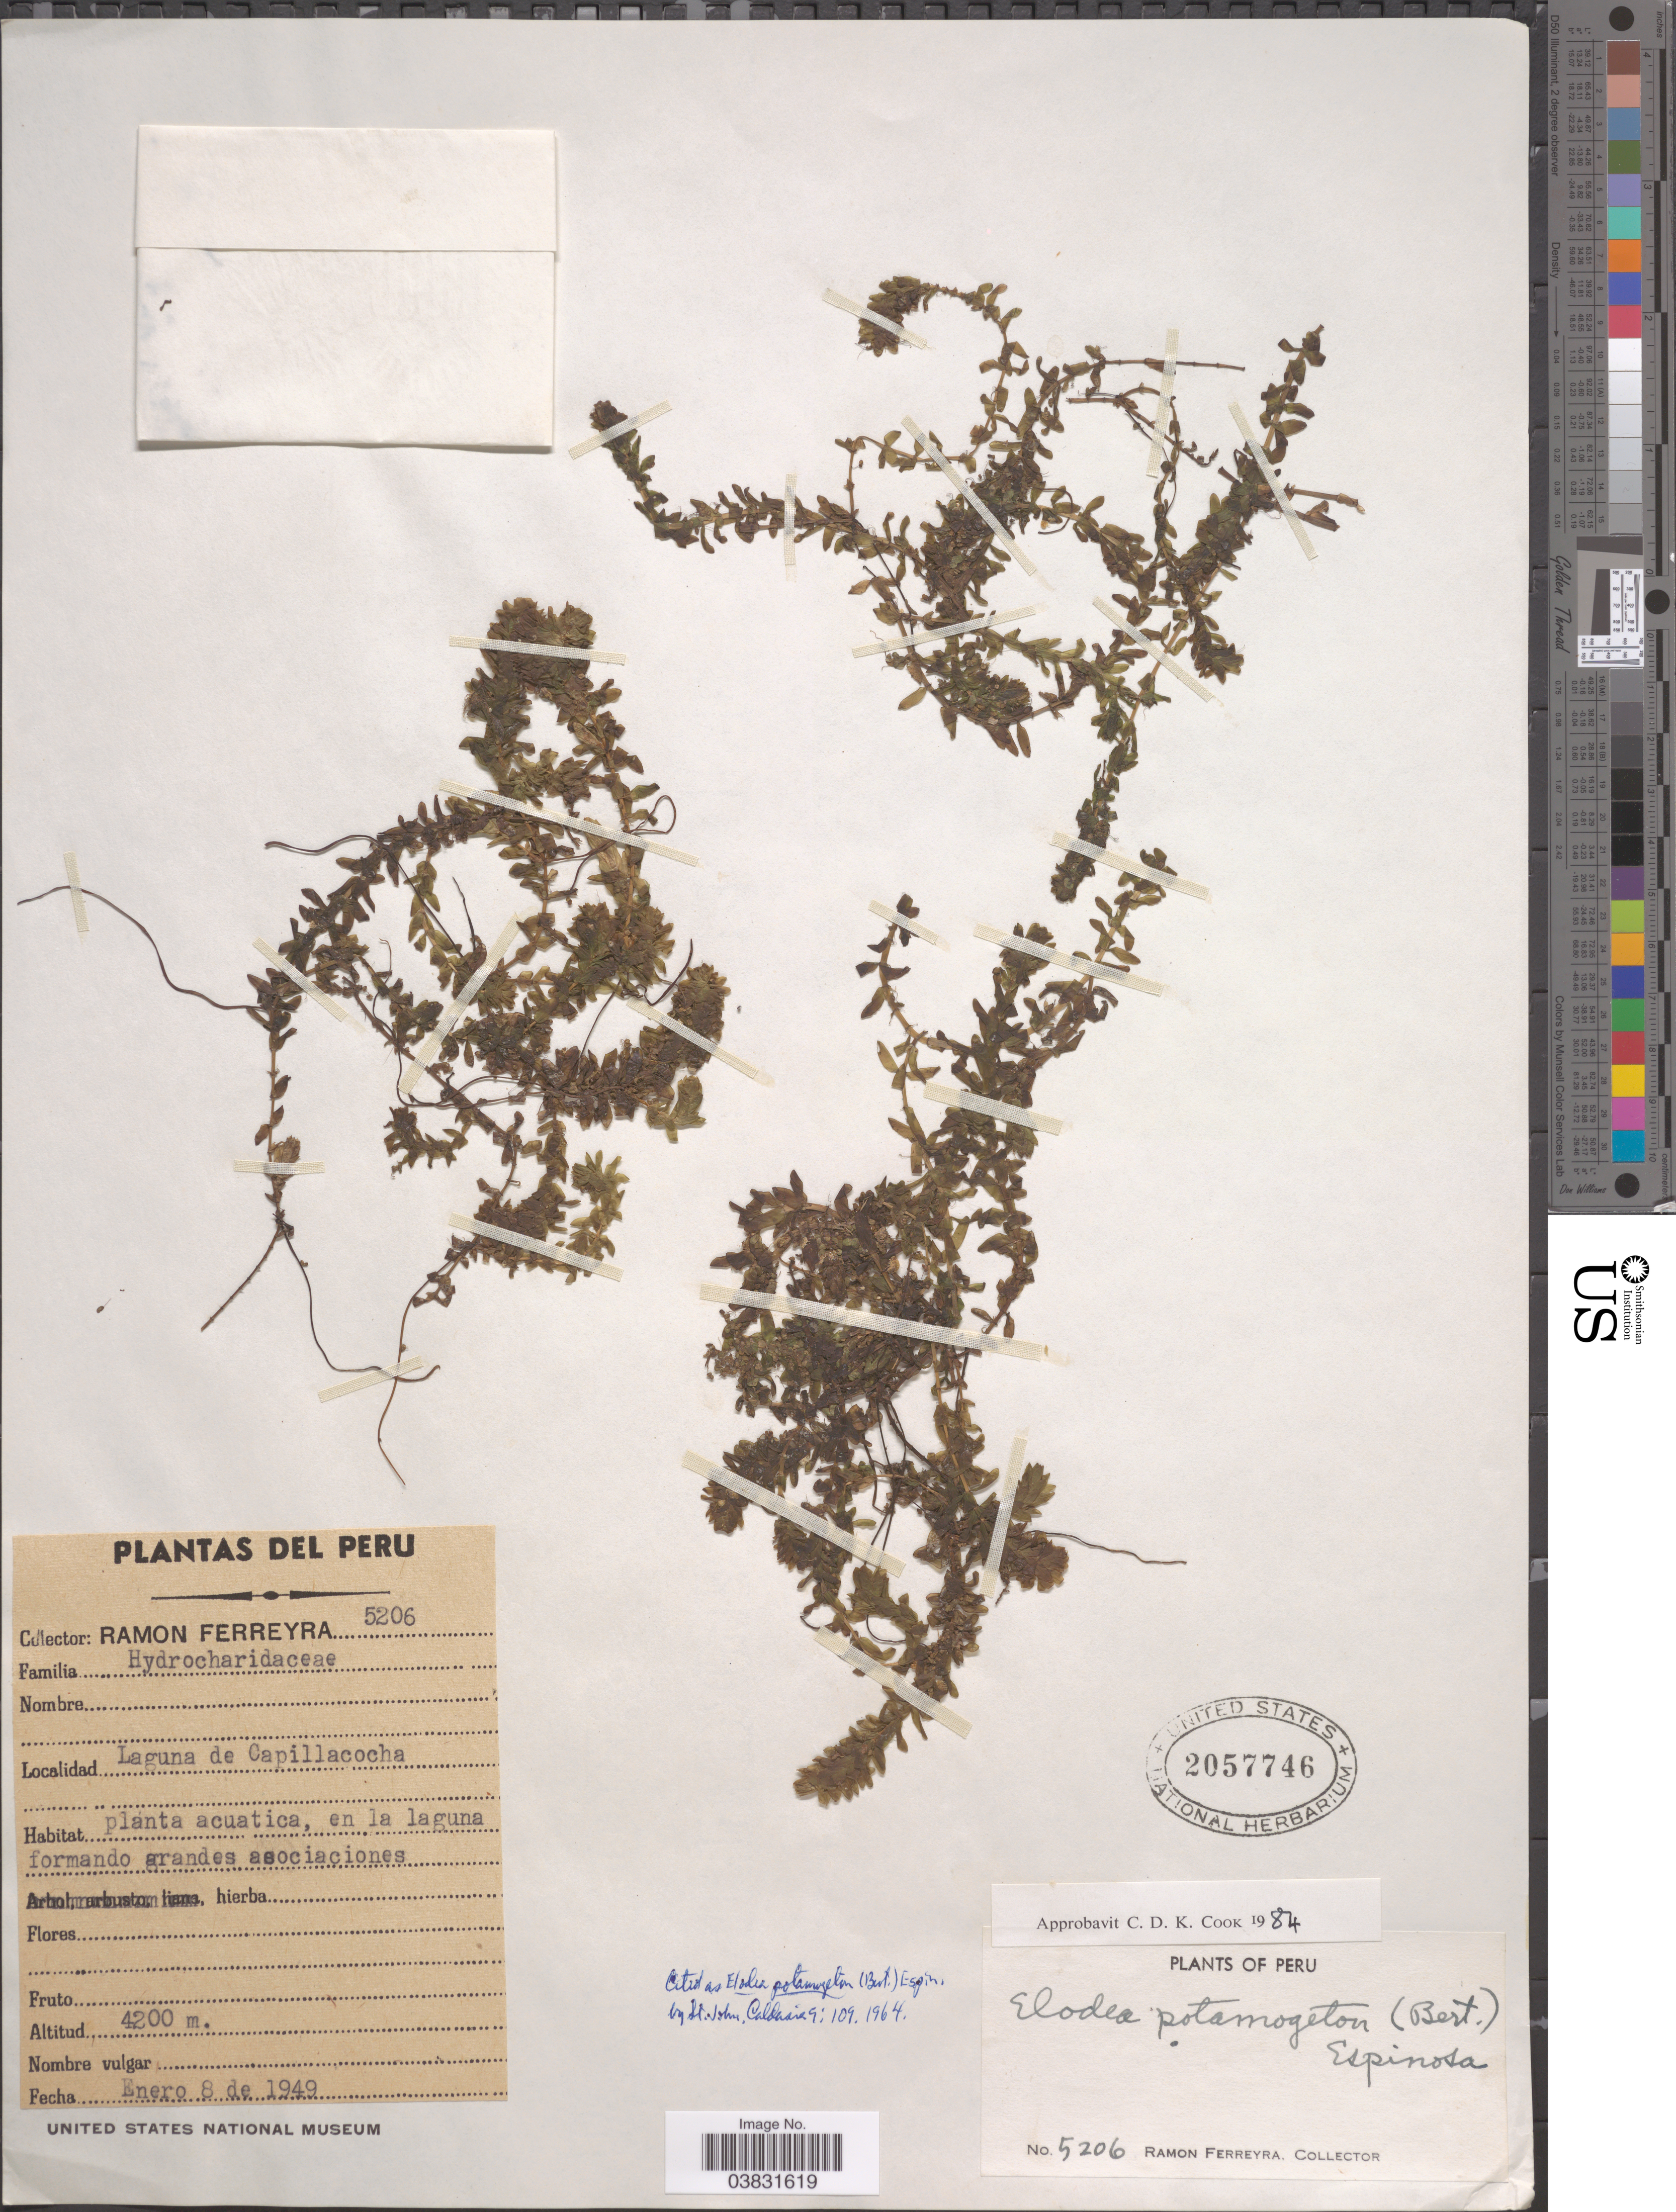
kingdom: Plantae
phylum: Tracheophyta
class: Liliopsida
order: Alismatales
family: Hydrocharitaceae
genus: Elodea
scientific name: Elodea potamogeton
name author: (Bertero) Espinosa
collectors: R. A. Ferreyra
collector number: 5206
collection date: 1949-01-08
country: Peru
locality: Laguna de Capillacocha.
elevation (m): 4200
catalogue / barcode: US 2057746